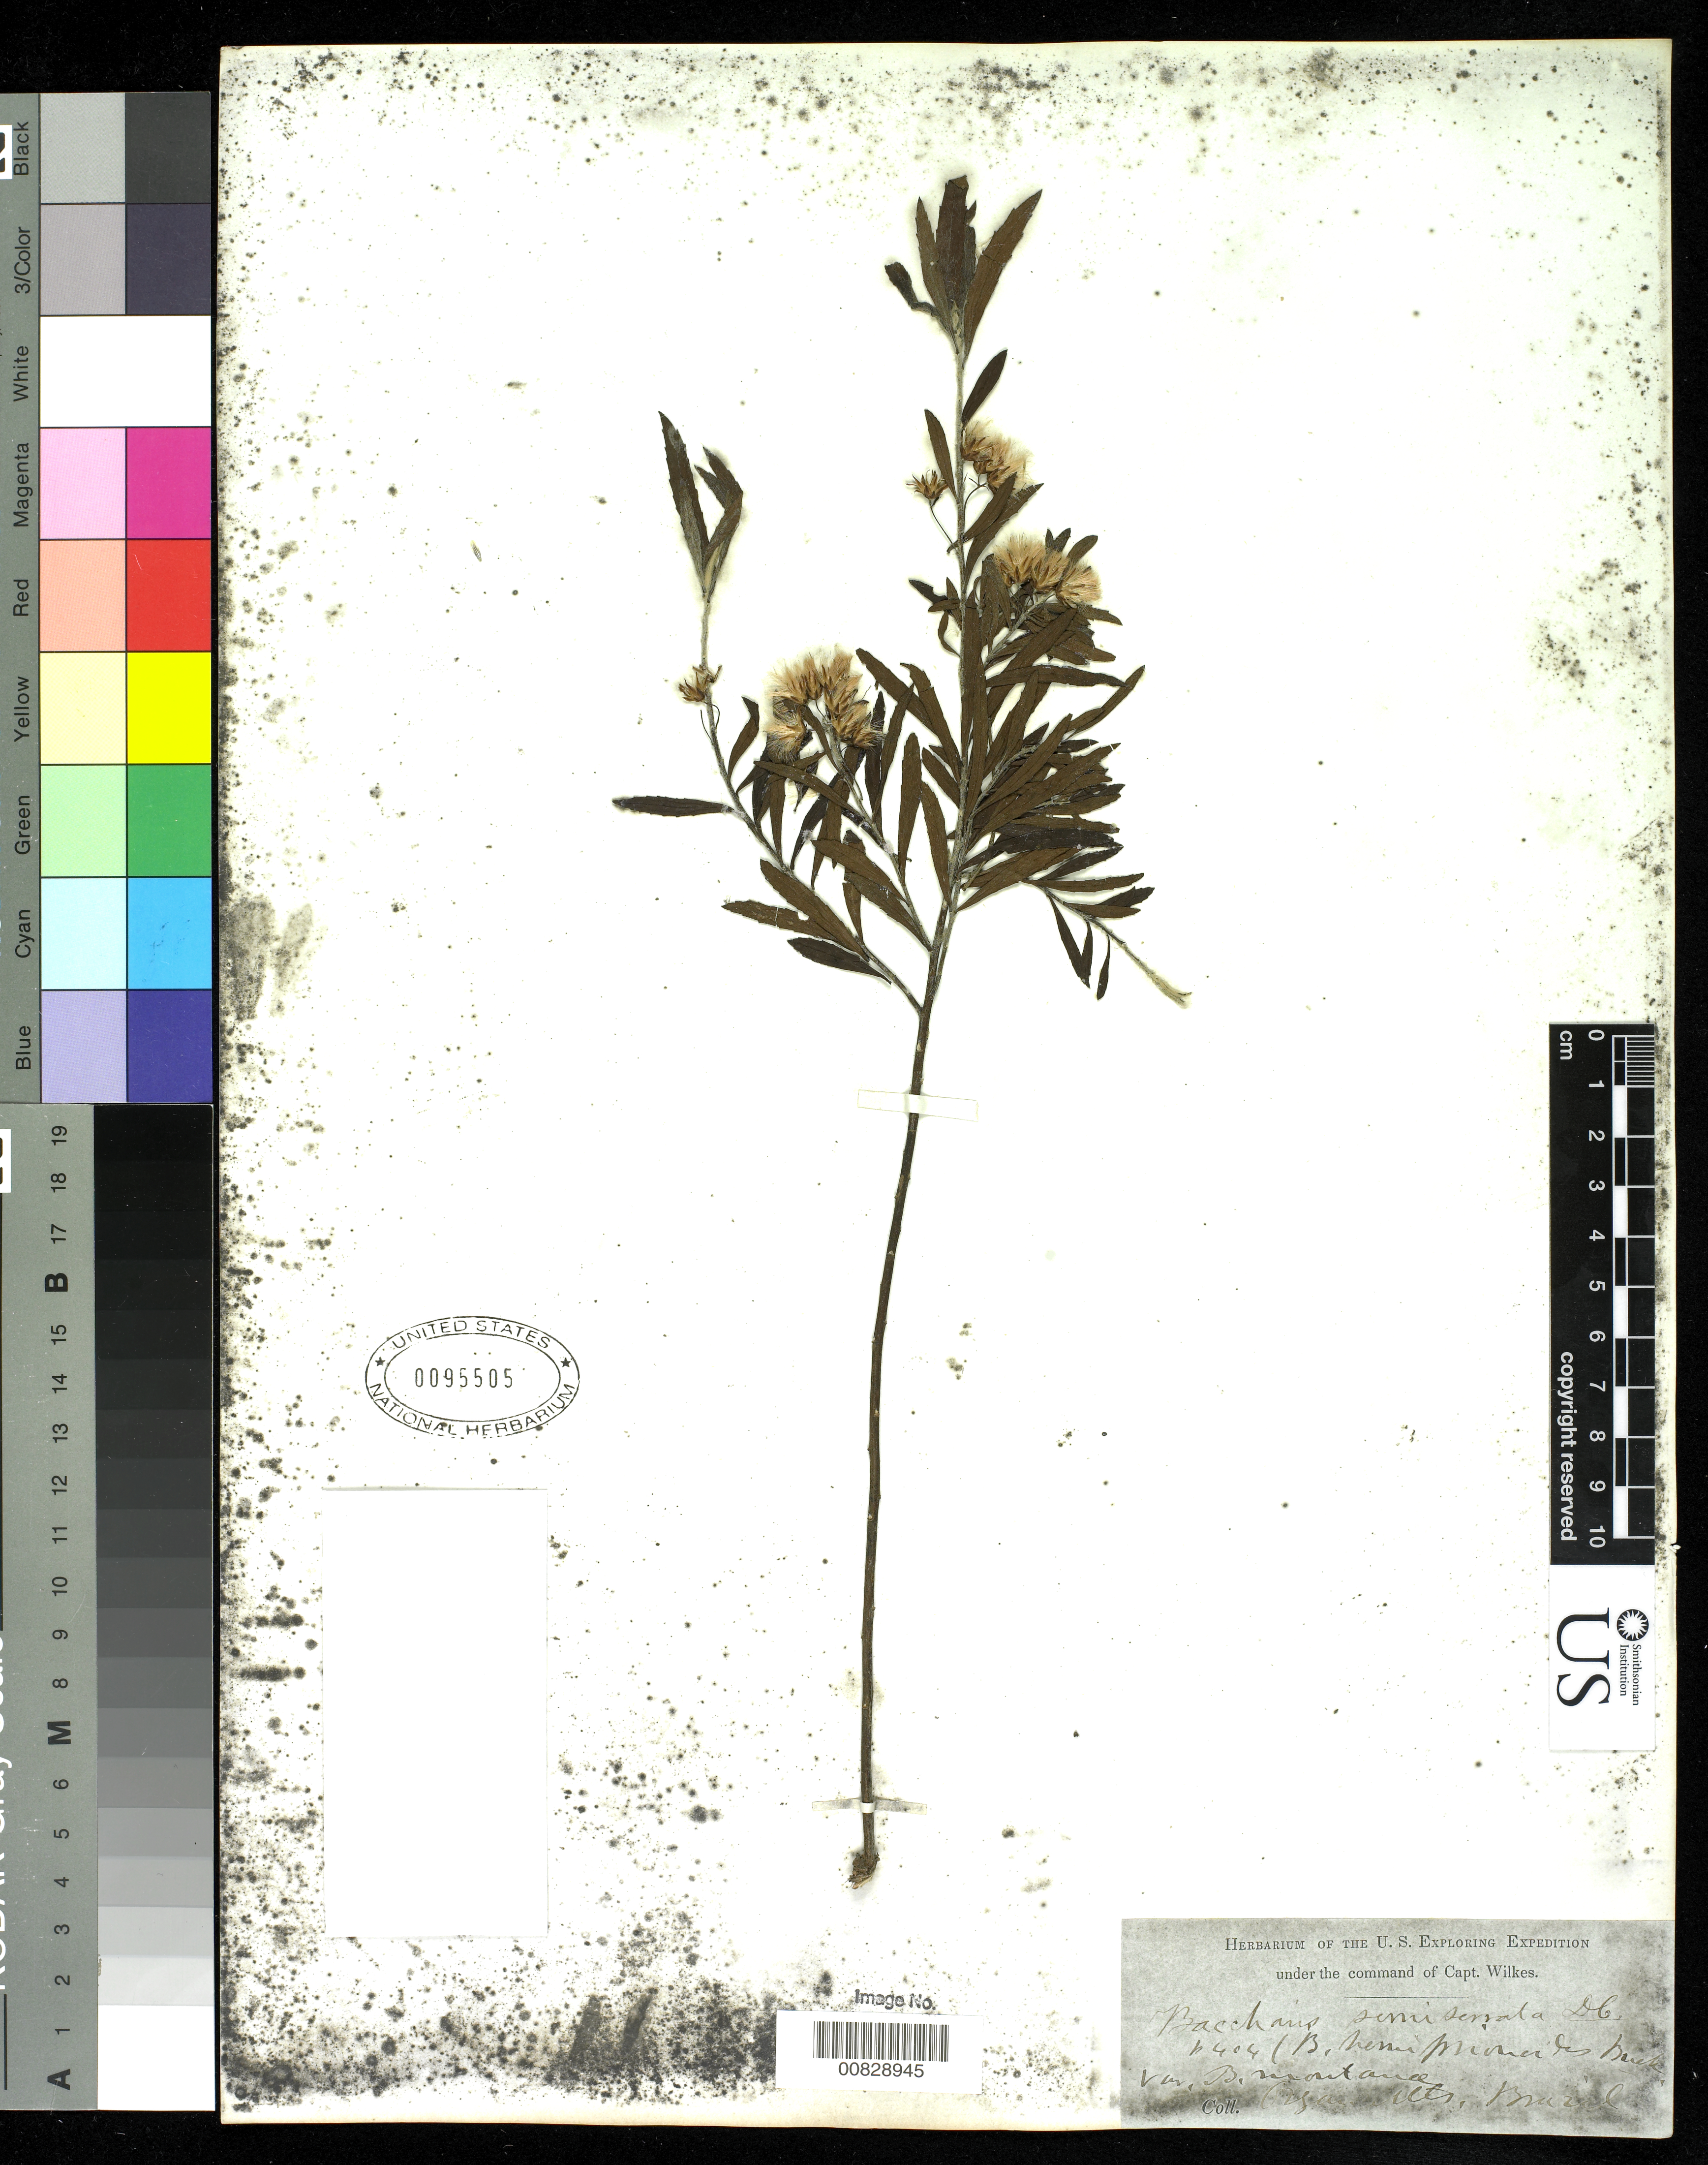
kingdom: Plantae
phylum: Tracheophyta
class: Magnoliopsida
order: Asterales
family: Asteraceae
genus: Baccharis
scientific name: Baccharis semiserrata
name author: DC.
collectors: Wilkes Explor. Exped.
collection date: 1838/1842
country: Brazil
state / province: Rio de Janeiro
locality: Organ Mountains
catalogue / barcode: US 95505